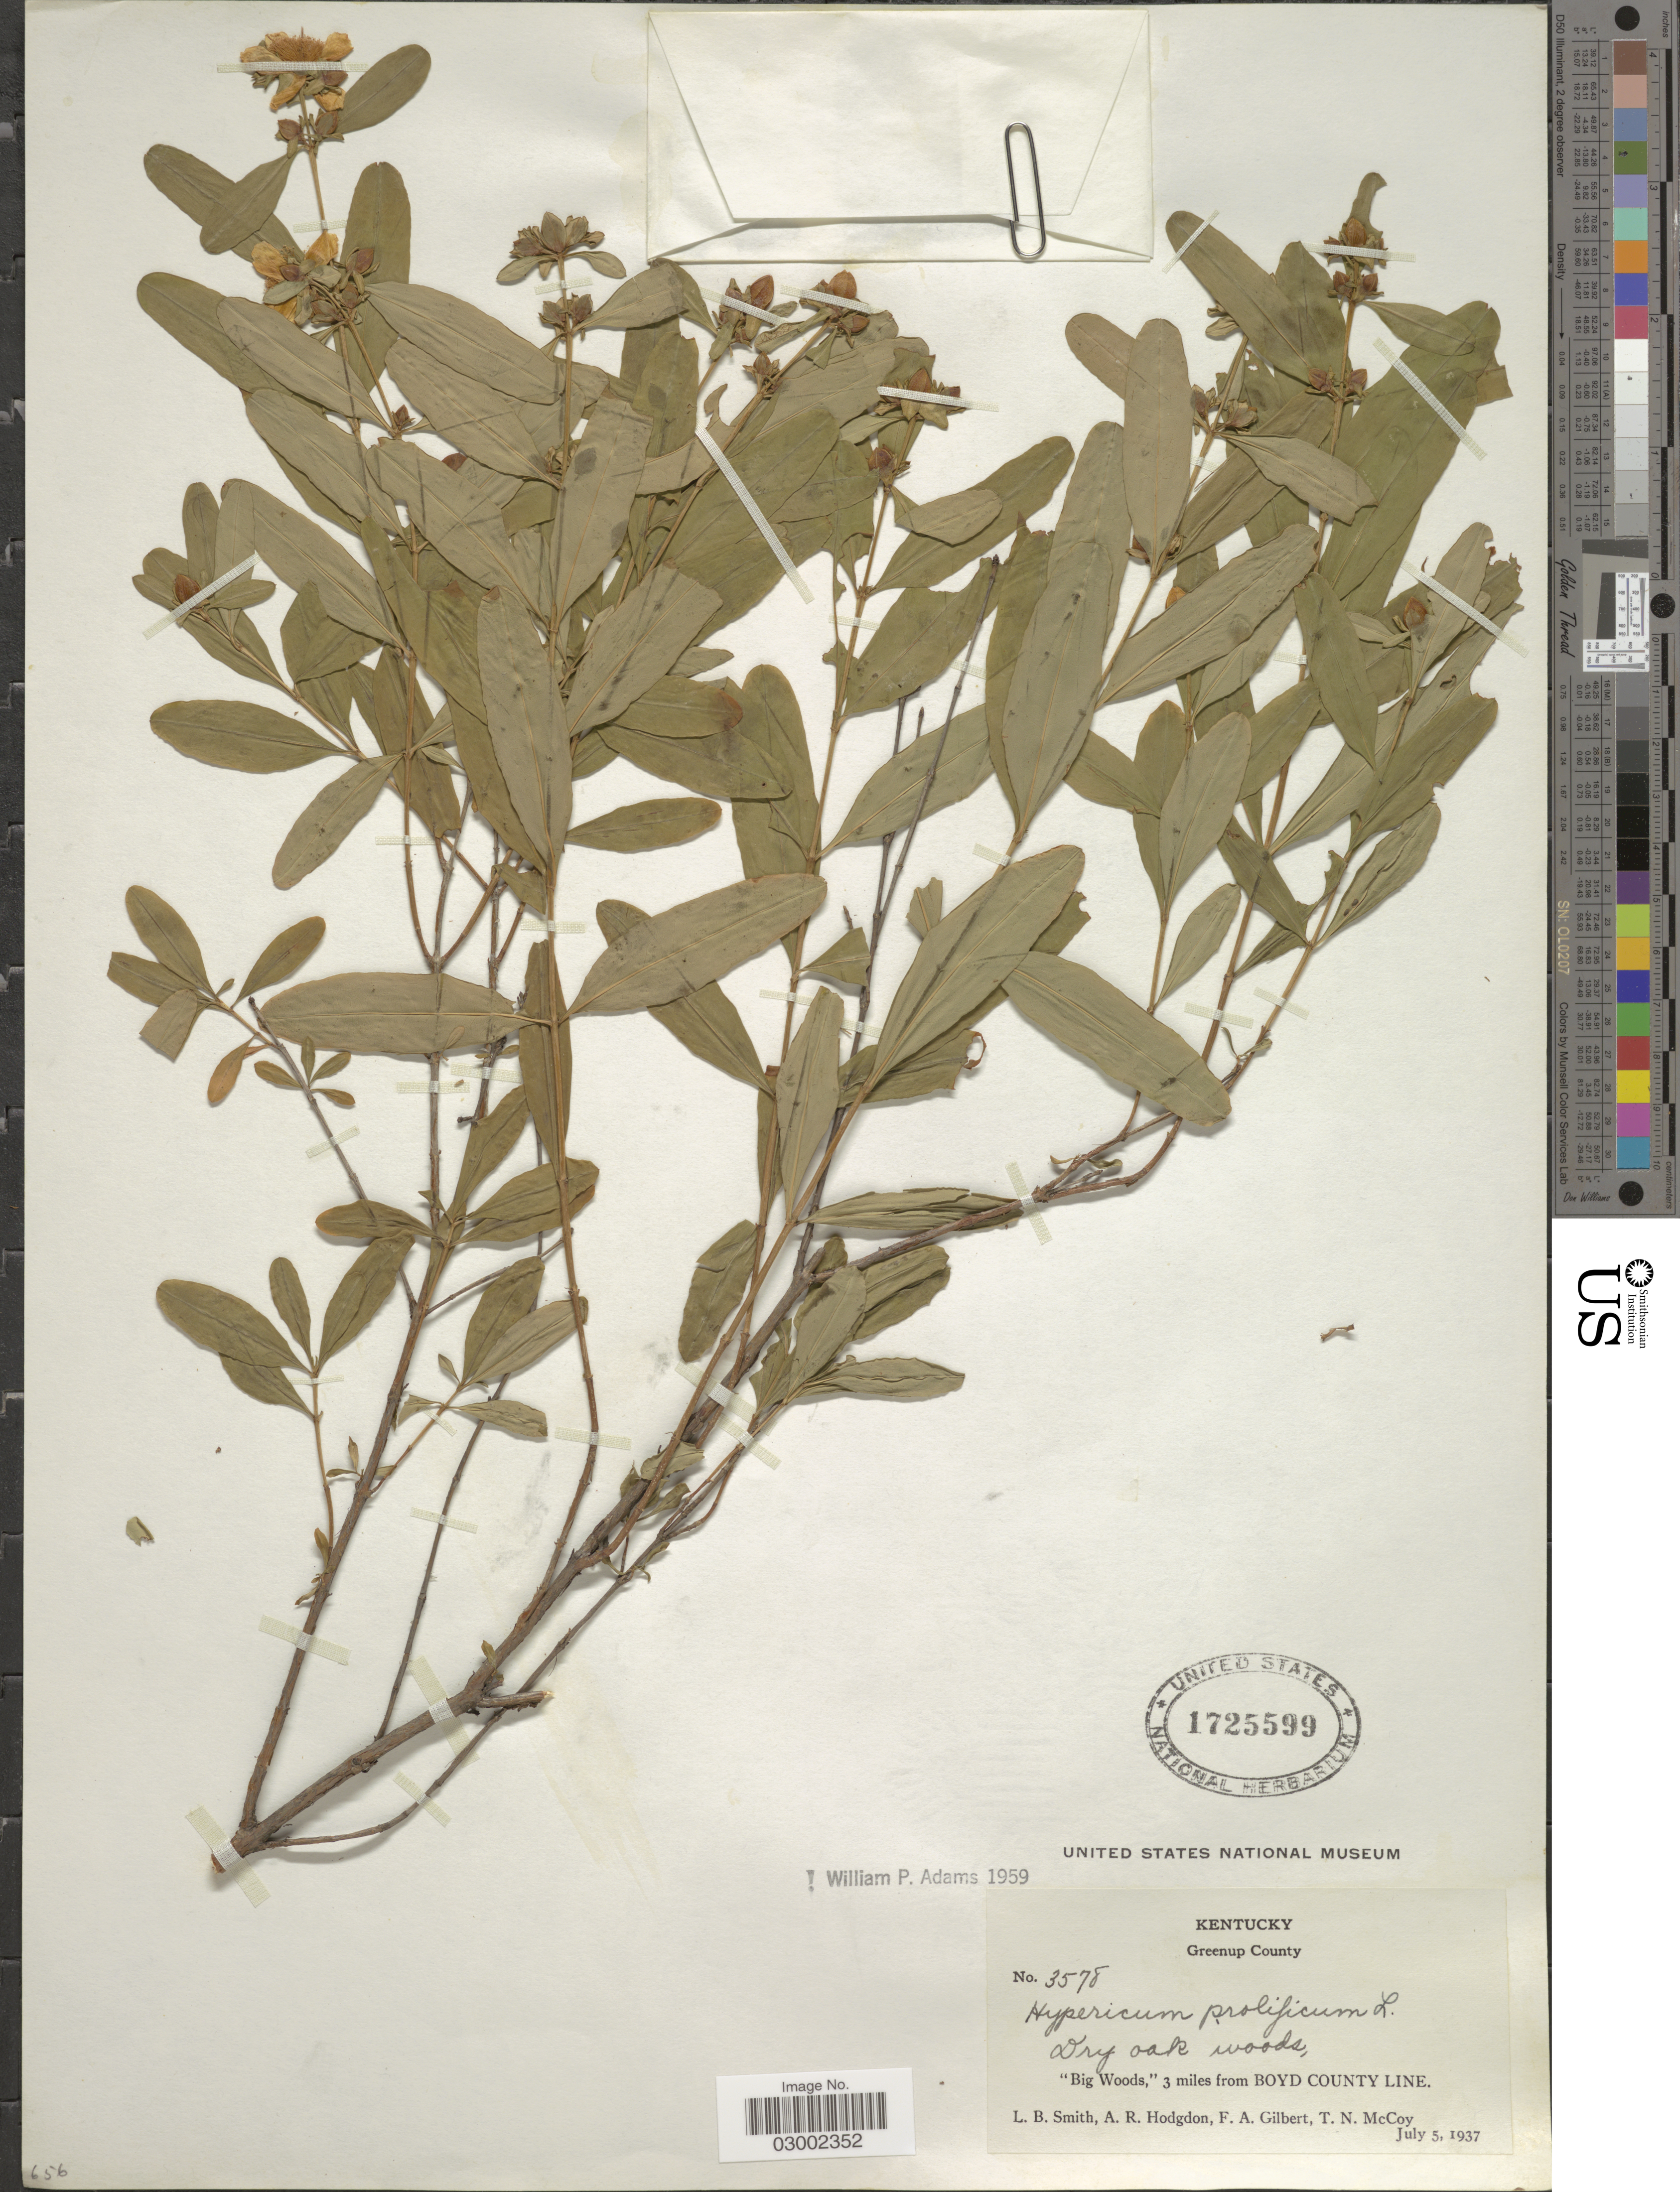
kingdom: Plantae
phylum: Tracheophyta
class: Magnoliopsida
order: Malpighiales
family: Hypericaceae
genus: Hypericum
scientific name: Hypericum prolificum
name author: L.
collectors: L. Smith, A. R. Hodgdon, F. A. Gilbert & T. N. McCoy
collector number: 3578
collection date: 1937-07-05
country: United States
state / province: Kentucky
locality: Greenup County. "Big Woods," 3 miles from Boyd County Line.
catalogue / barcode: US 1725599